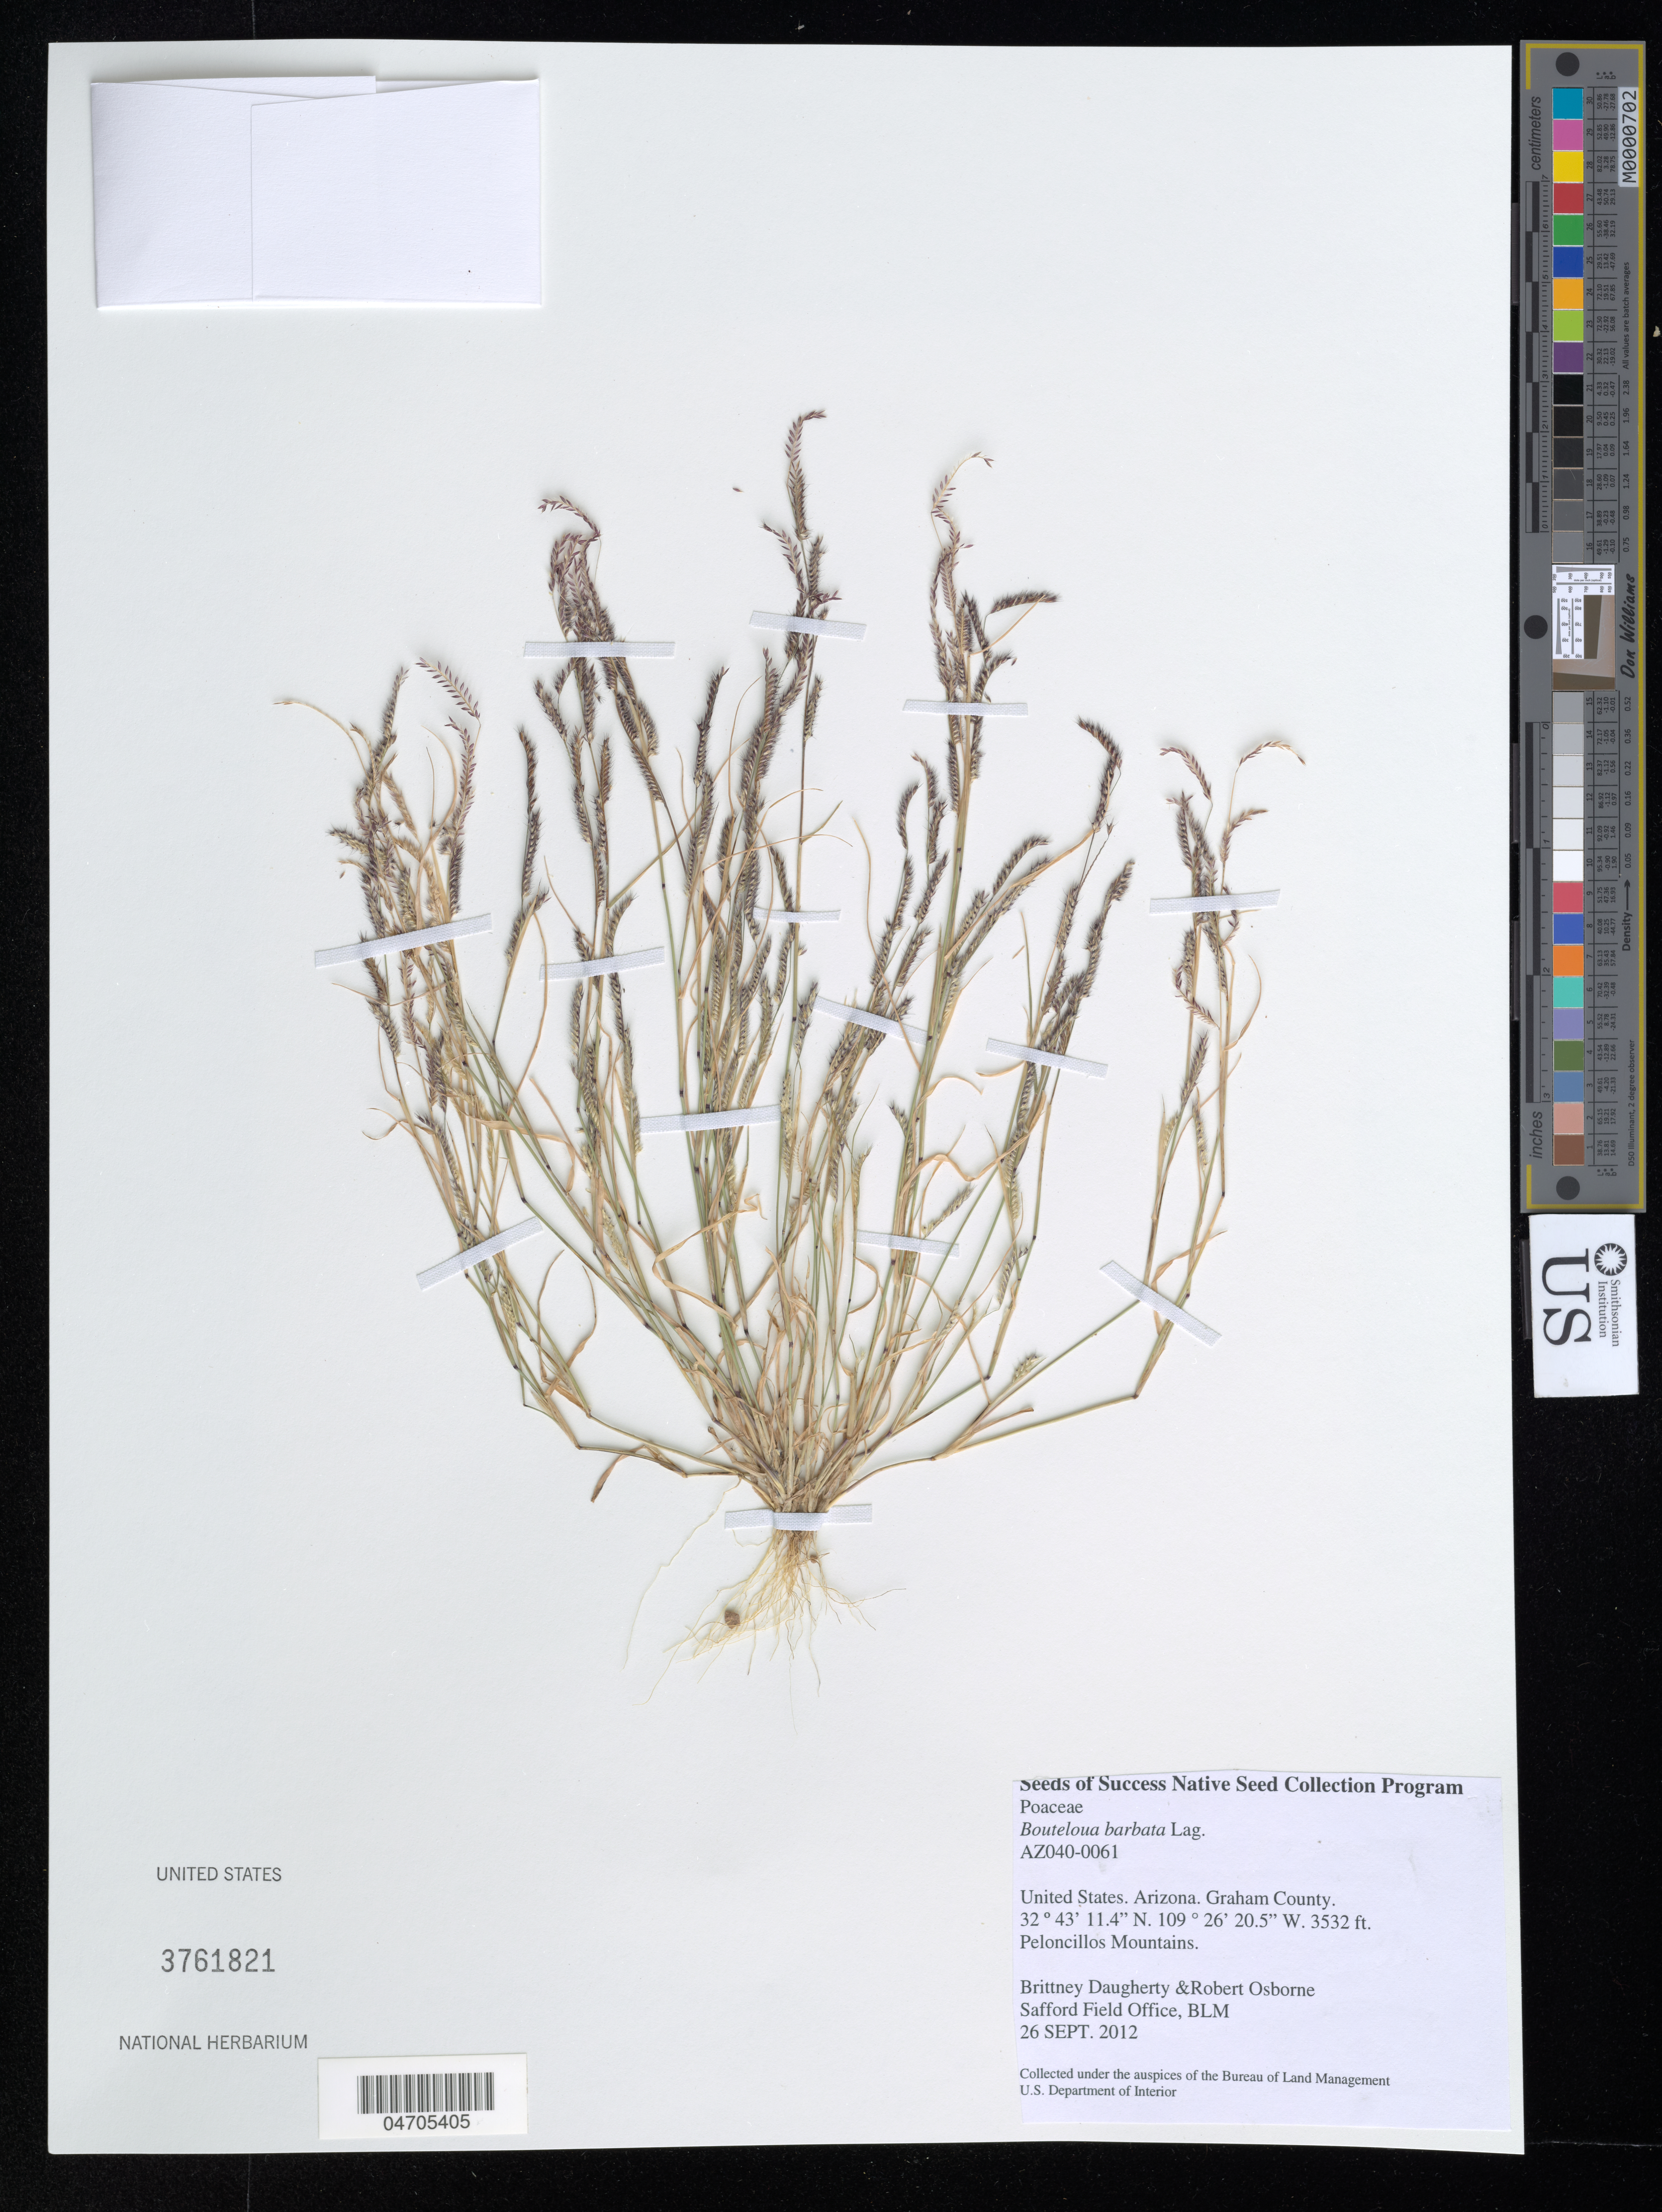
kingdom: Plantae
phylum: Tracheophyta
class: Liliopsida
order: Poales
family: Poaceae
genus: Bouteloua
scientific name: Bouteloua barbata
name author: Lag.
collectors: B. Daugherty & R. Osborne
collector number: AZ040-0061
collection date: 2012-09-26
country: United States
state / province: Arizona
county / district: Graham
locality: Graham County. Peloncillos Mountains.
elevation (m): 1077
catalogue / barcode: US 3761821